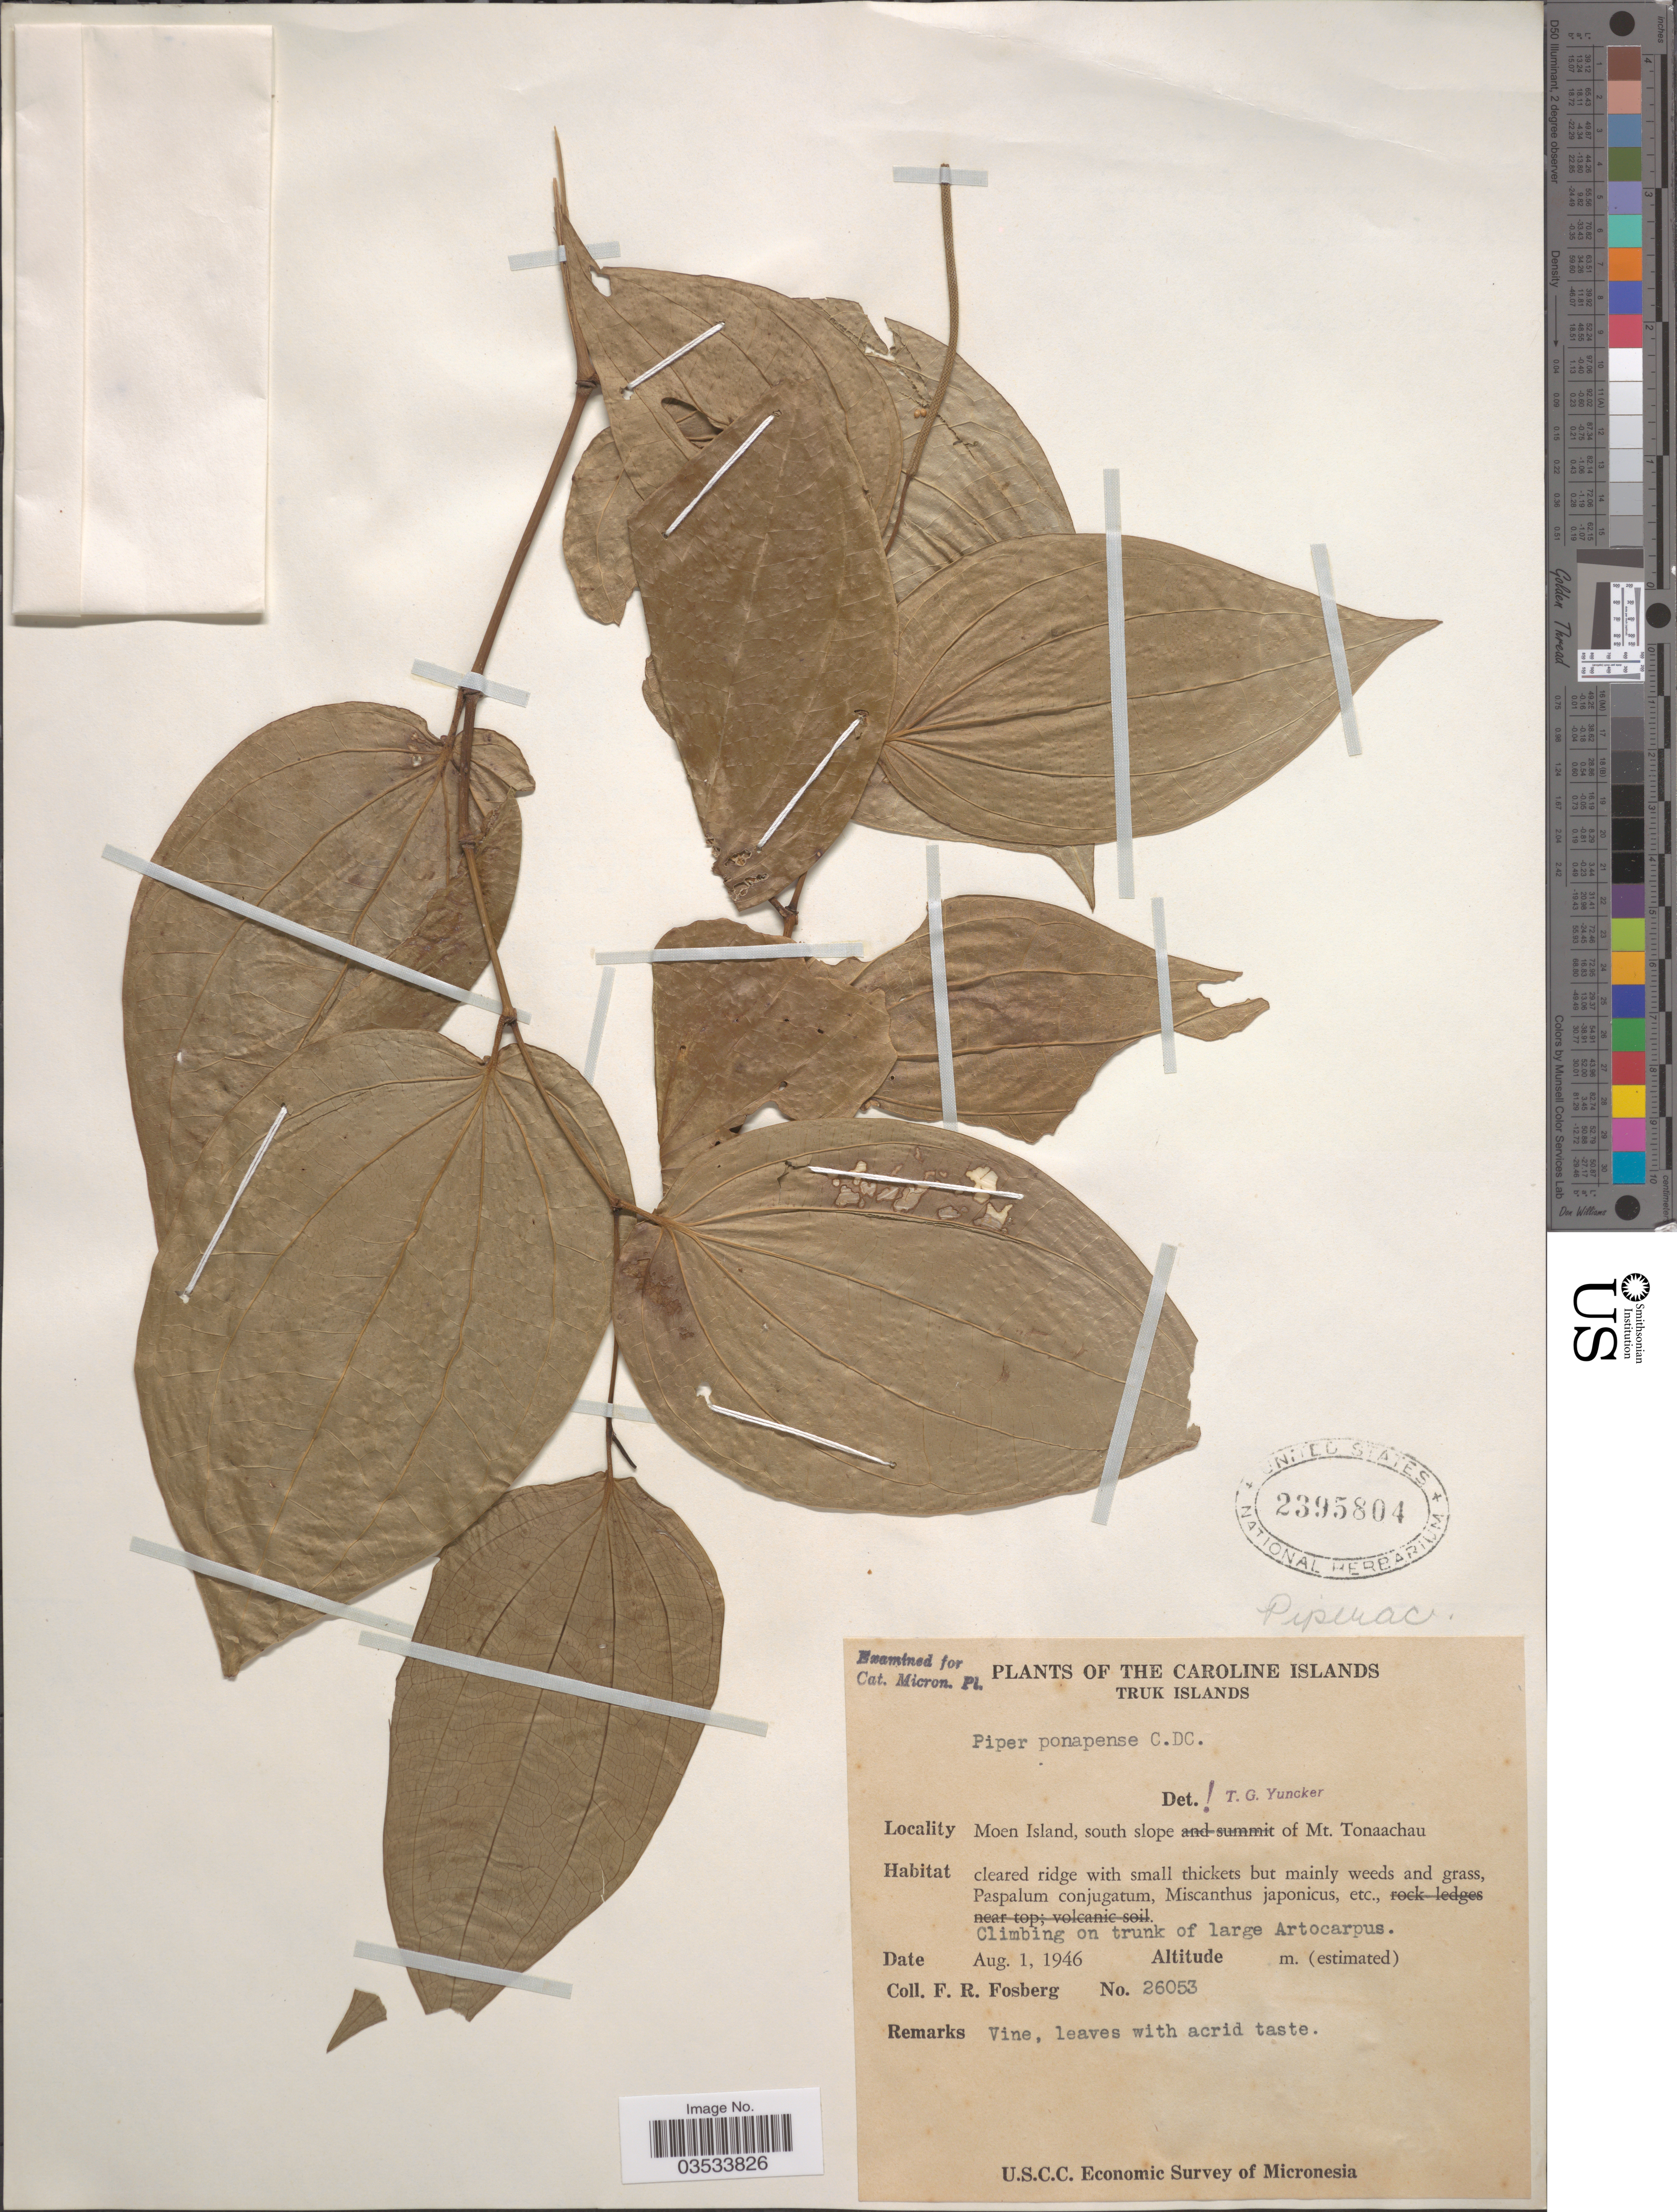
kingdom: Plantae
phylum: Tracheophyta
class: Magnoliopsida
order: Piperales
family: Piperaceae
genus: Piper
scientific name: Piper ponapense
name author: C. DC.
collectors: F. R. Fosberg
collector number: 26053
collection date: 1946-08-01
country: Micronesia, Federated States of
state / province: Truk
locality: Caroline Islands. Truk Islands. Moen Island, south slope of Mt. Tonaachau.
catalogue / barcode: US 2395804